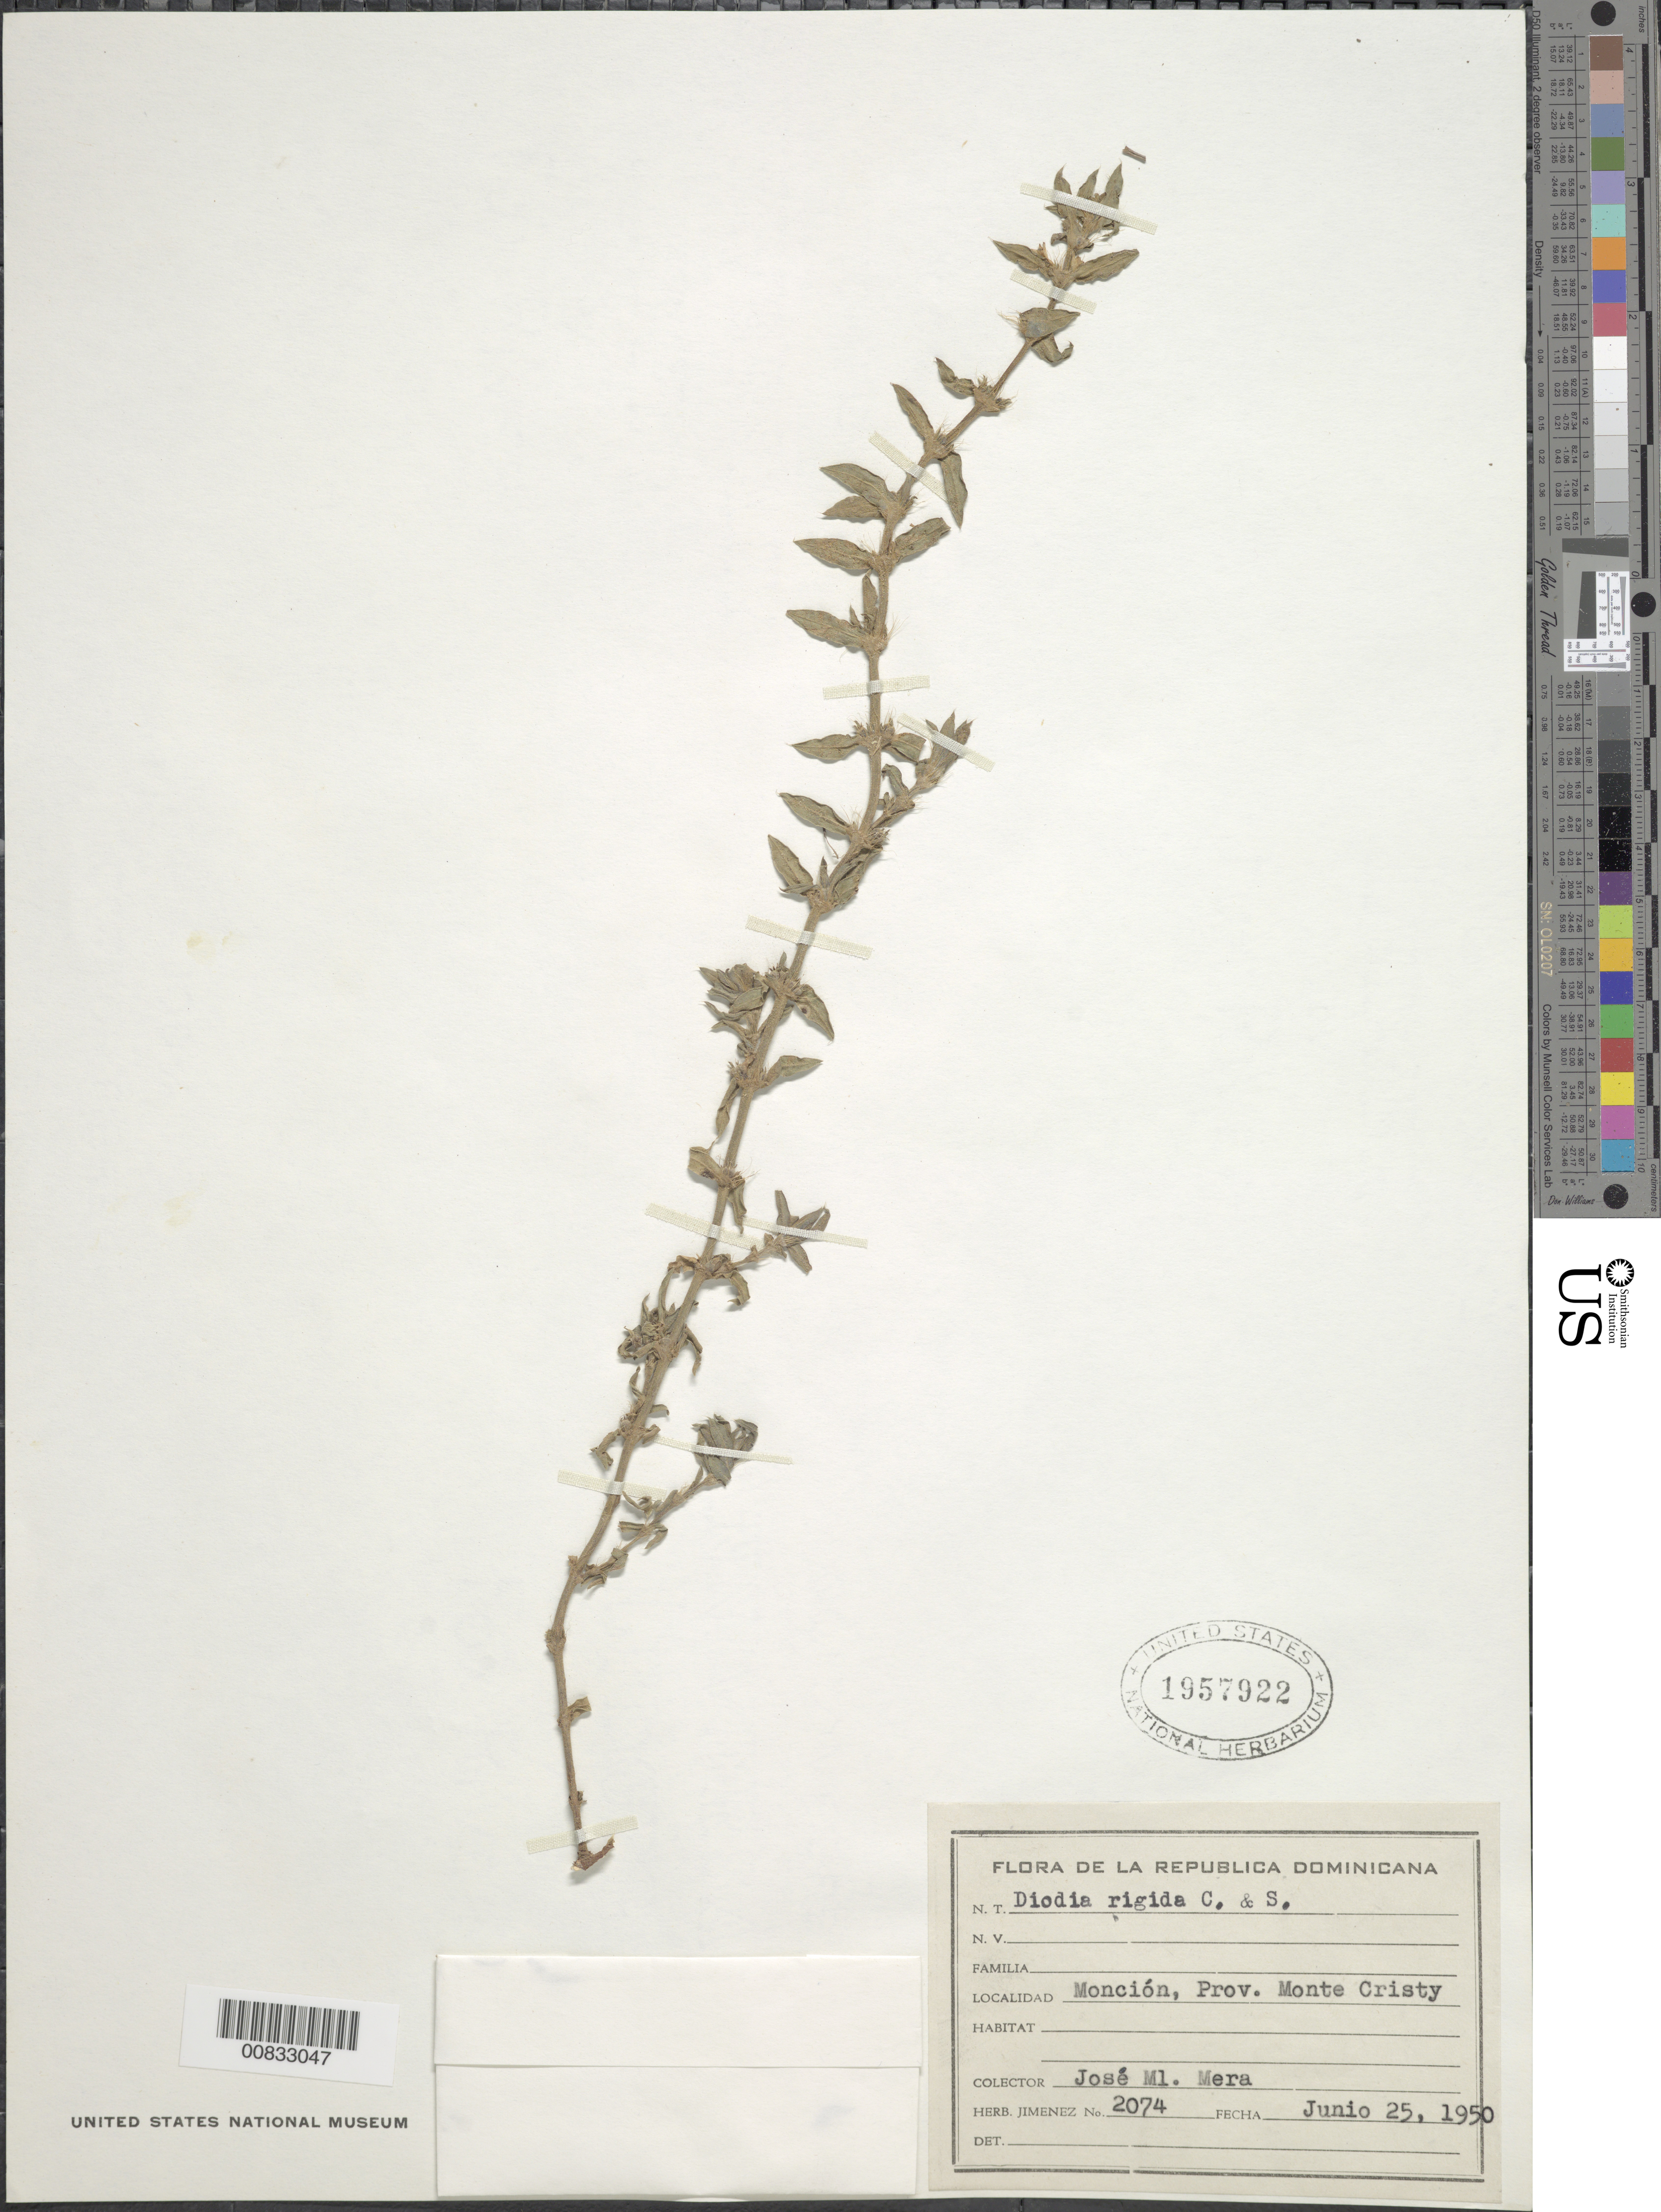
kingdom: Plantae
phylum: Tracheophyta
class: Magnoliopsida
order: Gentianales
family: Rubiaceae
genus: Diodella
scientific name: Diodella apiculata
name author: (Willd. ex Roem. & Schult.) Delprete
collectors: J. Mera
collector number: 2074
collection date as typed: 25 Jun 1950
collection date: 1950-06-25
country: Dominican Republic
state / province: Monte Cristi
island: Hispaniola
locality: Monción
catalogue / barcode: US 1957922